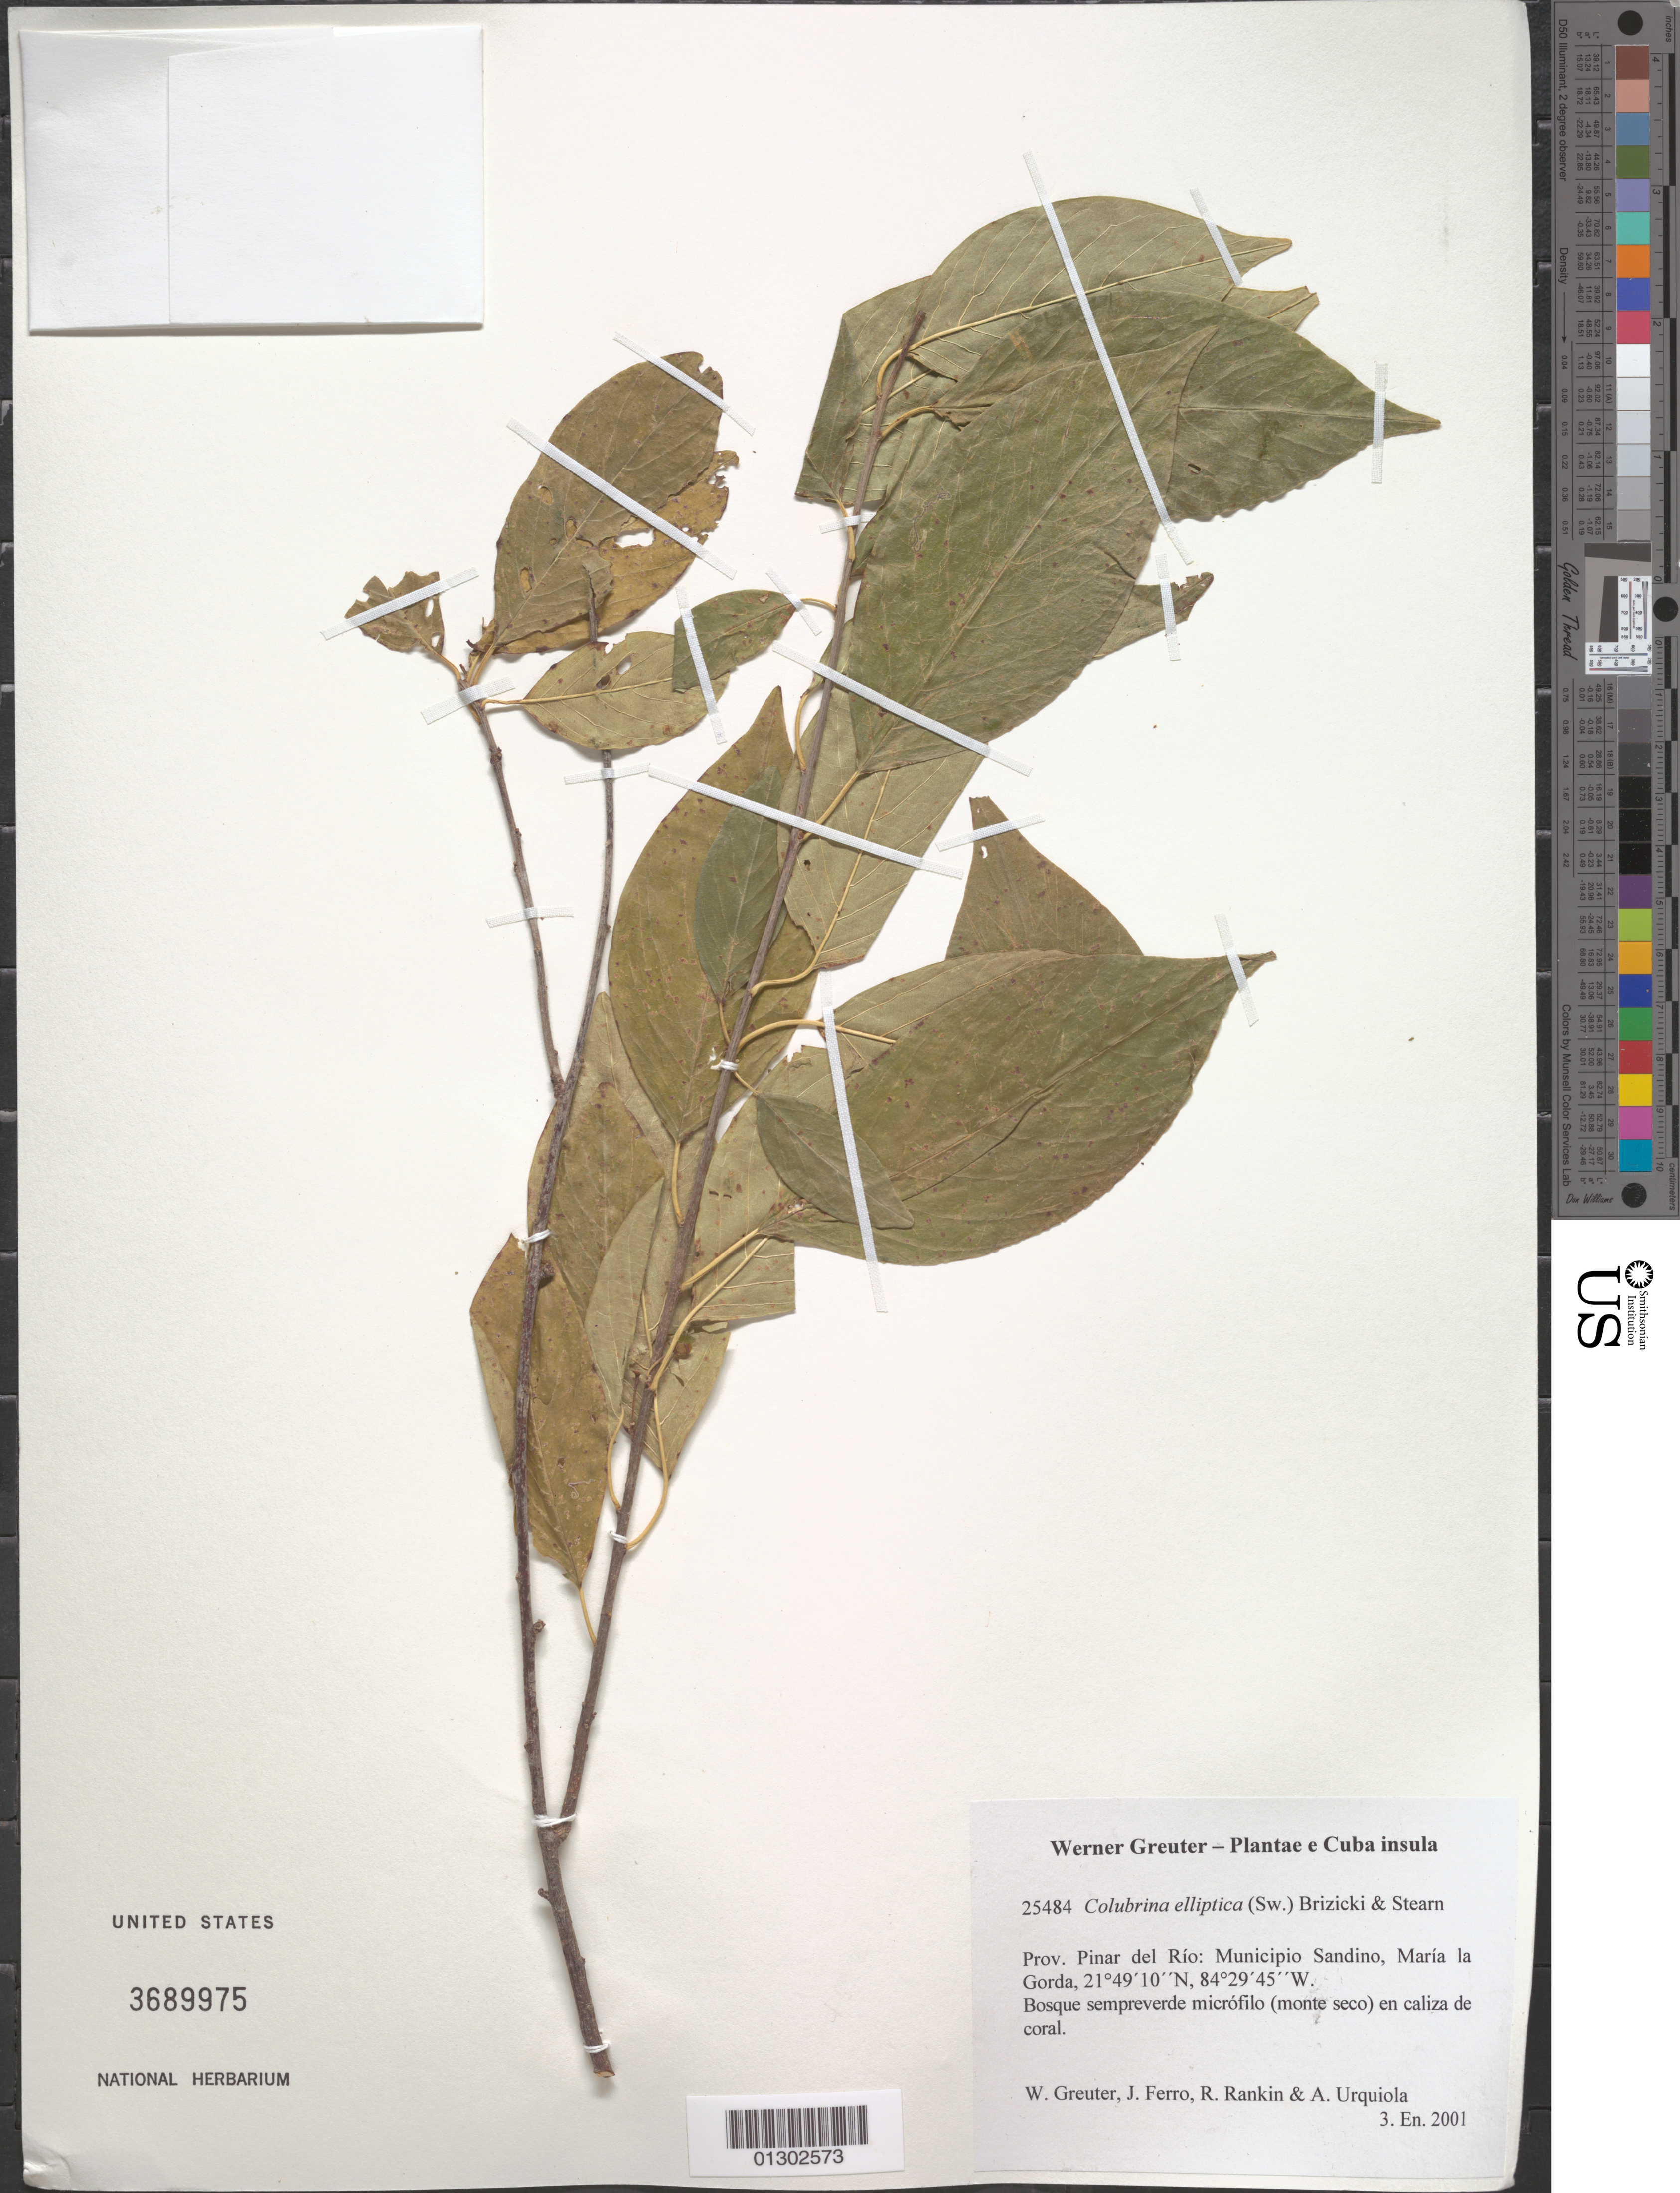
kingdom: Plantae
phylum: Tracheophyta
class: Magnoliopsida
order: Rosales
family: Rhamnaceae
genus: Colubrina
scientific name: Colubrina elliptica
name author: (Sw.) Brizicky & W.L. Stern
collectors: W. R. Greuter, J. Ferro, R. Rankin Rodriguez & A. Urquiola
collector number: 25484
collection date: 2001-01-03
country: Cuba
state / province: Pinar del Rio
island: Cuba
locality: Municipio Sandino, María la Gorda.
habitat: Bosque sempreverde micrófilo (monte seco) en caliza de coral.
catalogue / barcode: US 3689975